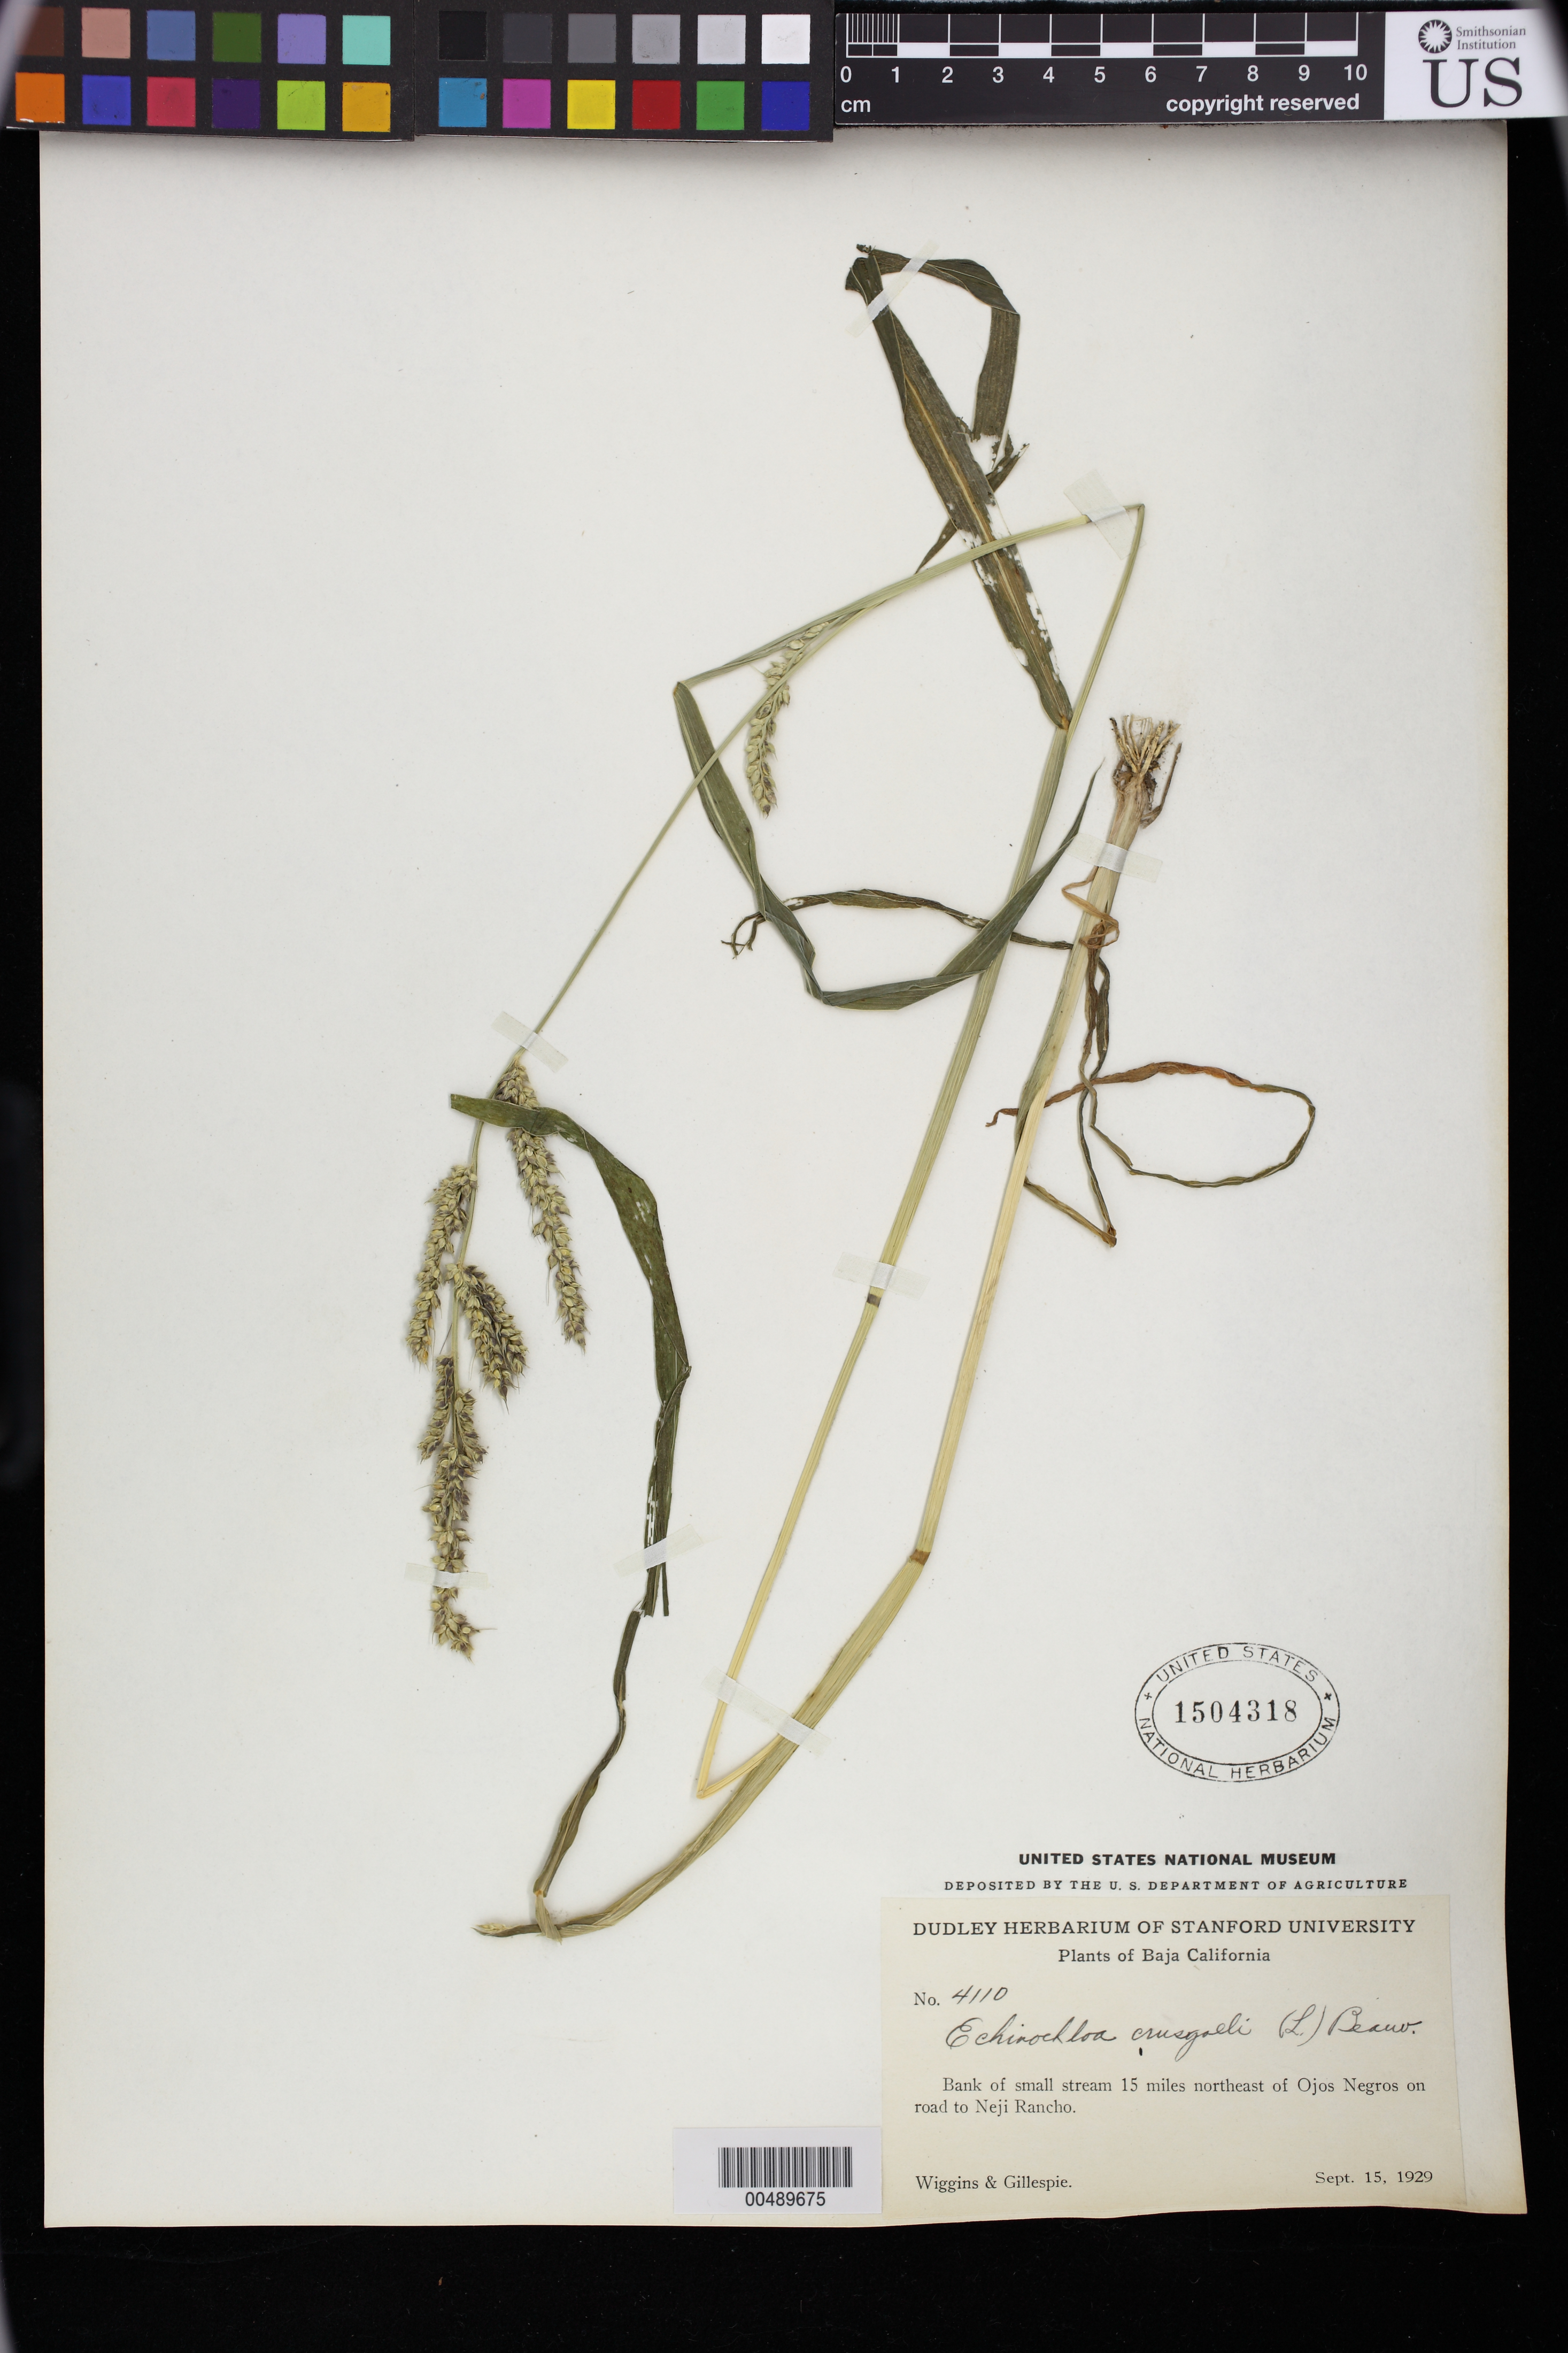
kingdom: Plantae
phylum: Tracheophyta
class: Liliopsida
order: Poales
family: Poaceae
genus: Echinochloa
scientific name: Echinochloa crus-pavonis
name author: (Kunth) Schult.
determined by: Poaceae Reorganization Project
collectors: -- Wiggins & -- Gillespie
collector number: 4110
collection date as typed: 15 Sep 1929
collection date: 1929-09-15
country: Mexico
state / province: Baja California Norte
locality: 15 mi NE of Ojos Negros on rd to Neji Rancho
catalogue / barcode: US 1504318